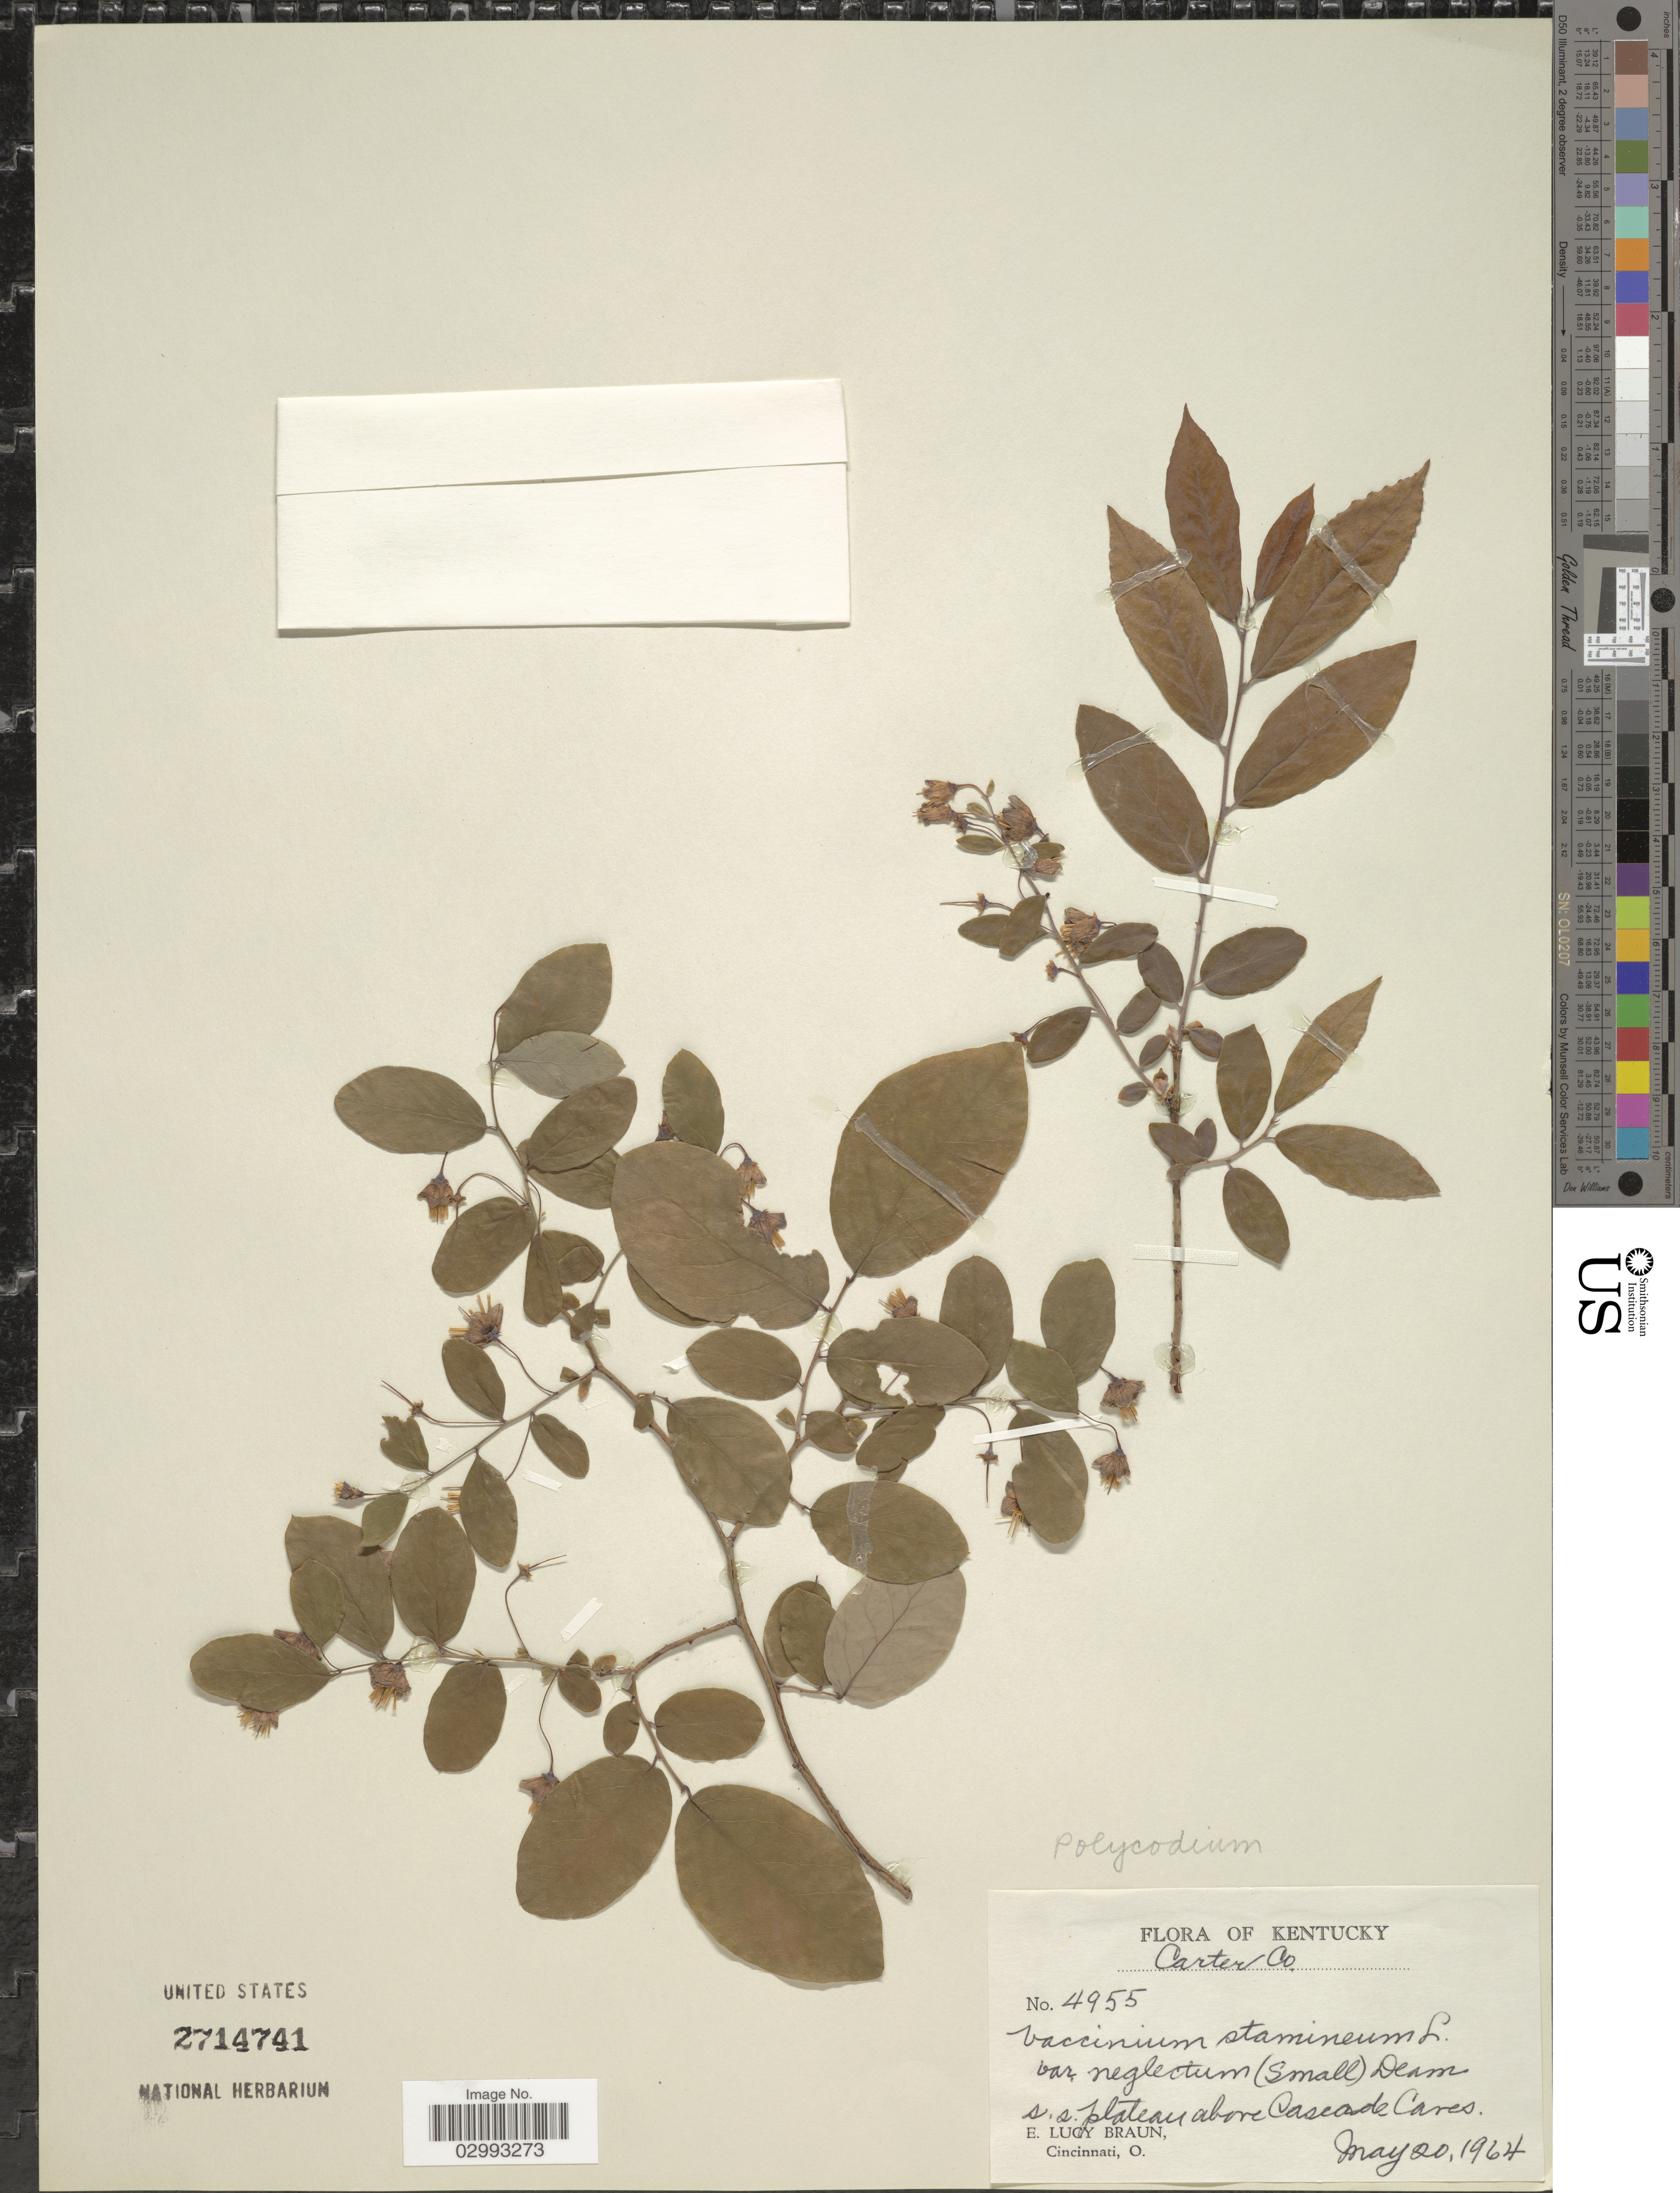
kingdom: Plantae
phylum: Tracheophyta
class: Magnoliopsida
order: Ericales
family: Ericaceae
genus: Polycodium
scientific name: Polycodium stamineum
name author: (L.) Greene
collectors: E. L. Braun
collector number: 4955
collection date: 1964-05-20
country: United States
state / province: Kentucky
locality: Carter Co., s.s. plateau above Cascade Caves.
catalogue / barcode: US 2714741